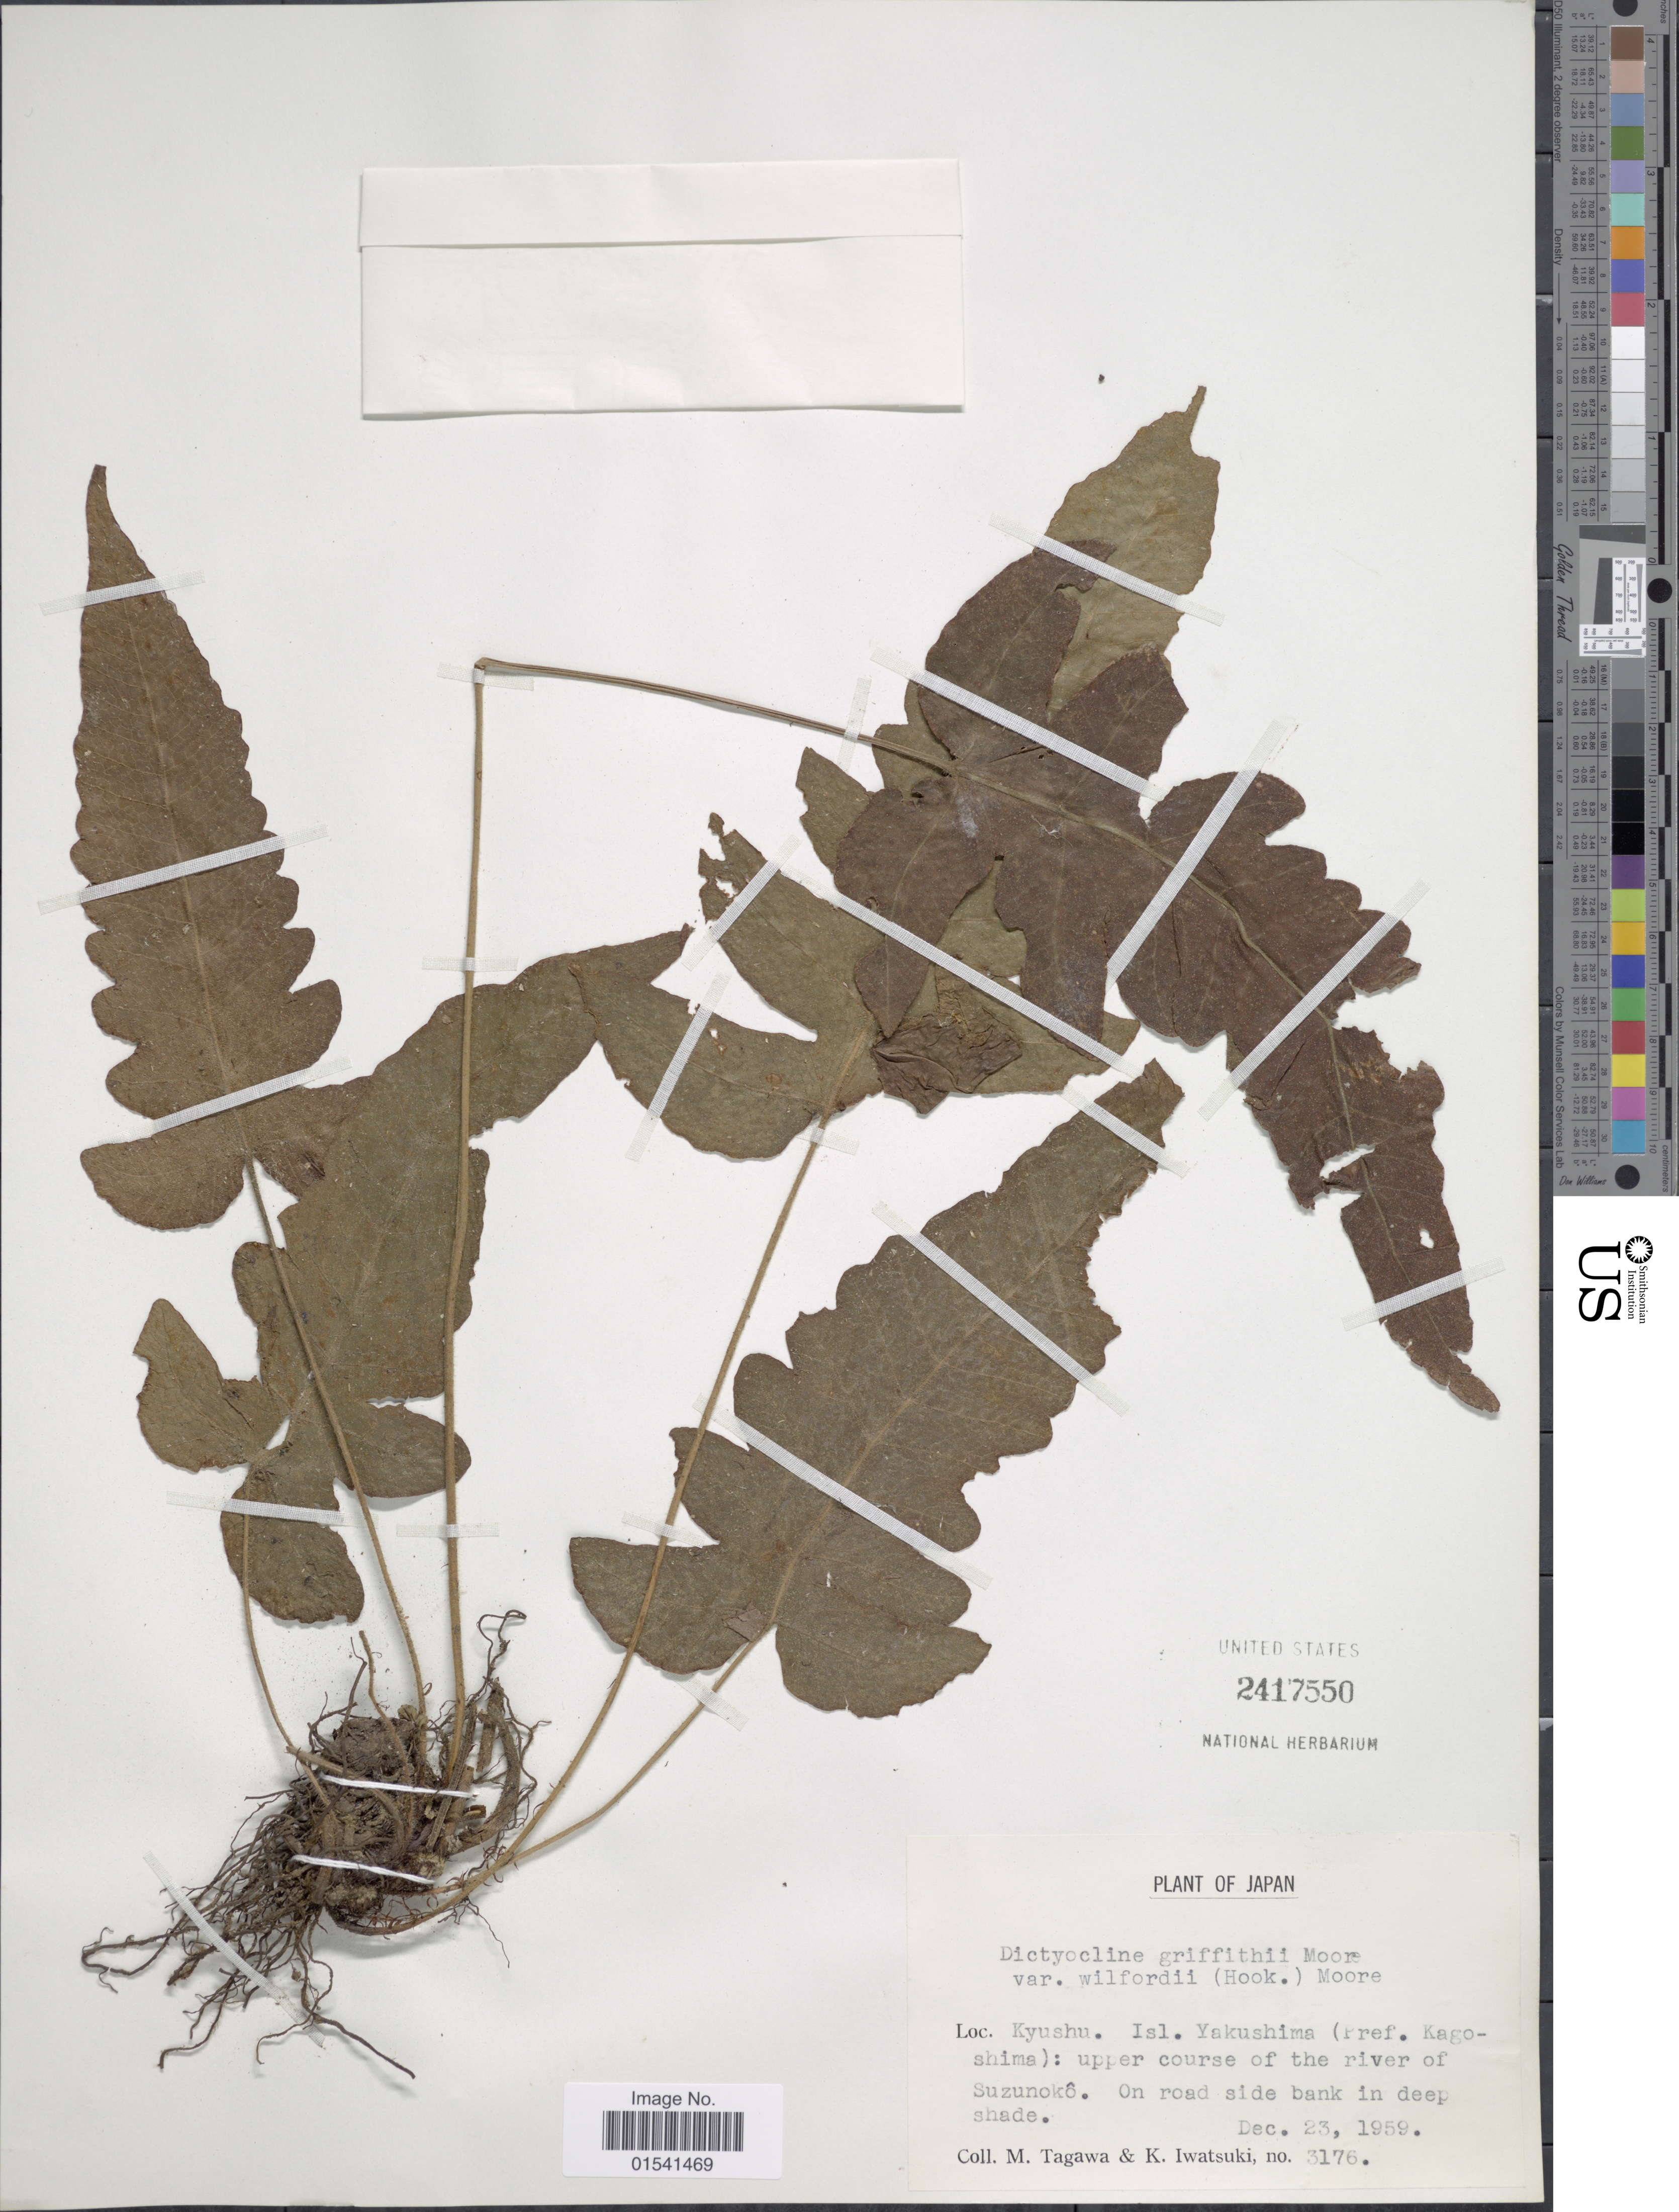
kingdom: Plantae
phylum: Tracheophyta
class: Polypodiopsida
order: Polypodiales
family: Thelypteridaceae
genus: Stegnogramma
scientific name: Stegnogramma wilfordii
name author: (Hook.) Seriz.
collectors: M. Tagawa & K. Iwatsuki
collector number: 3176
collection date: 1959-12-23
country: Japan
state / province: Kagosima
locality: Kyushu Isl. Yakushima (Pref. Kagoshima): upper course of the river of Suzunokô. On road side bank in deep shade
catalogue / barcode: US 2417550